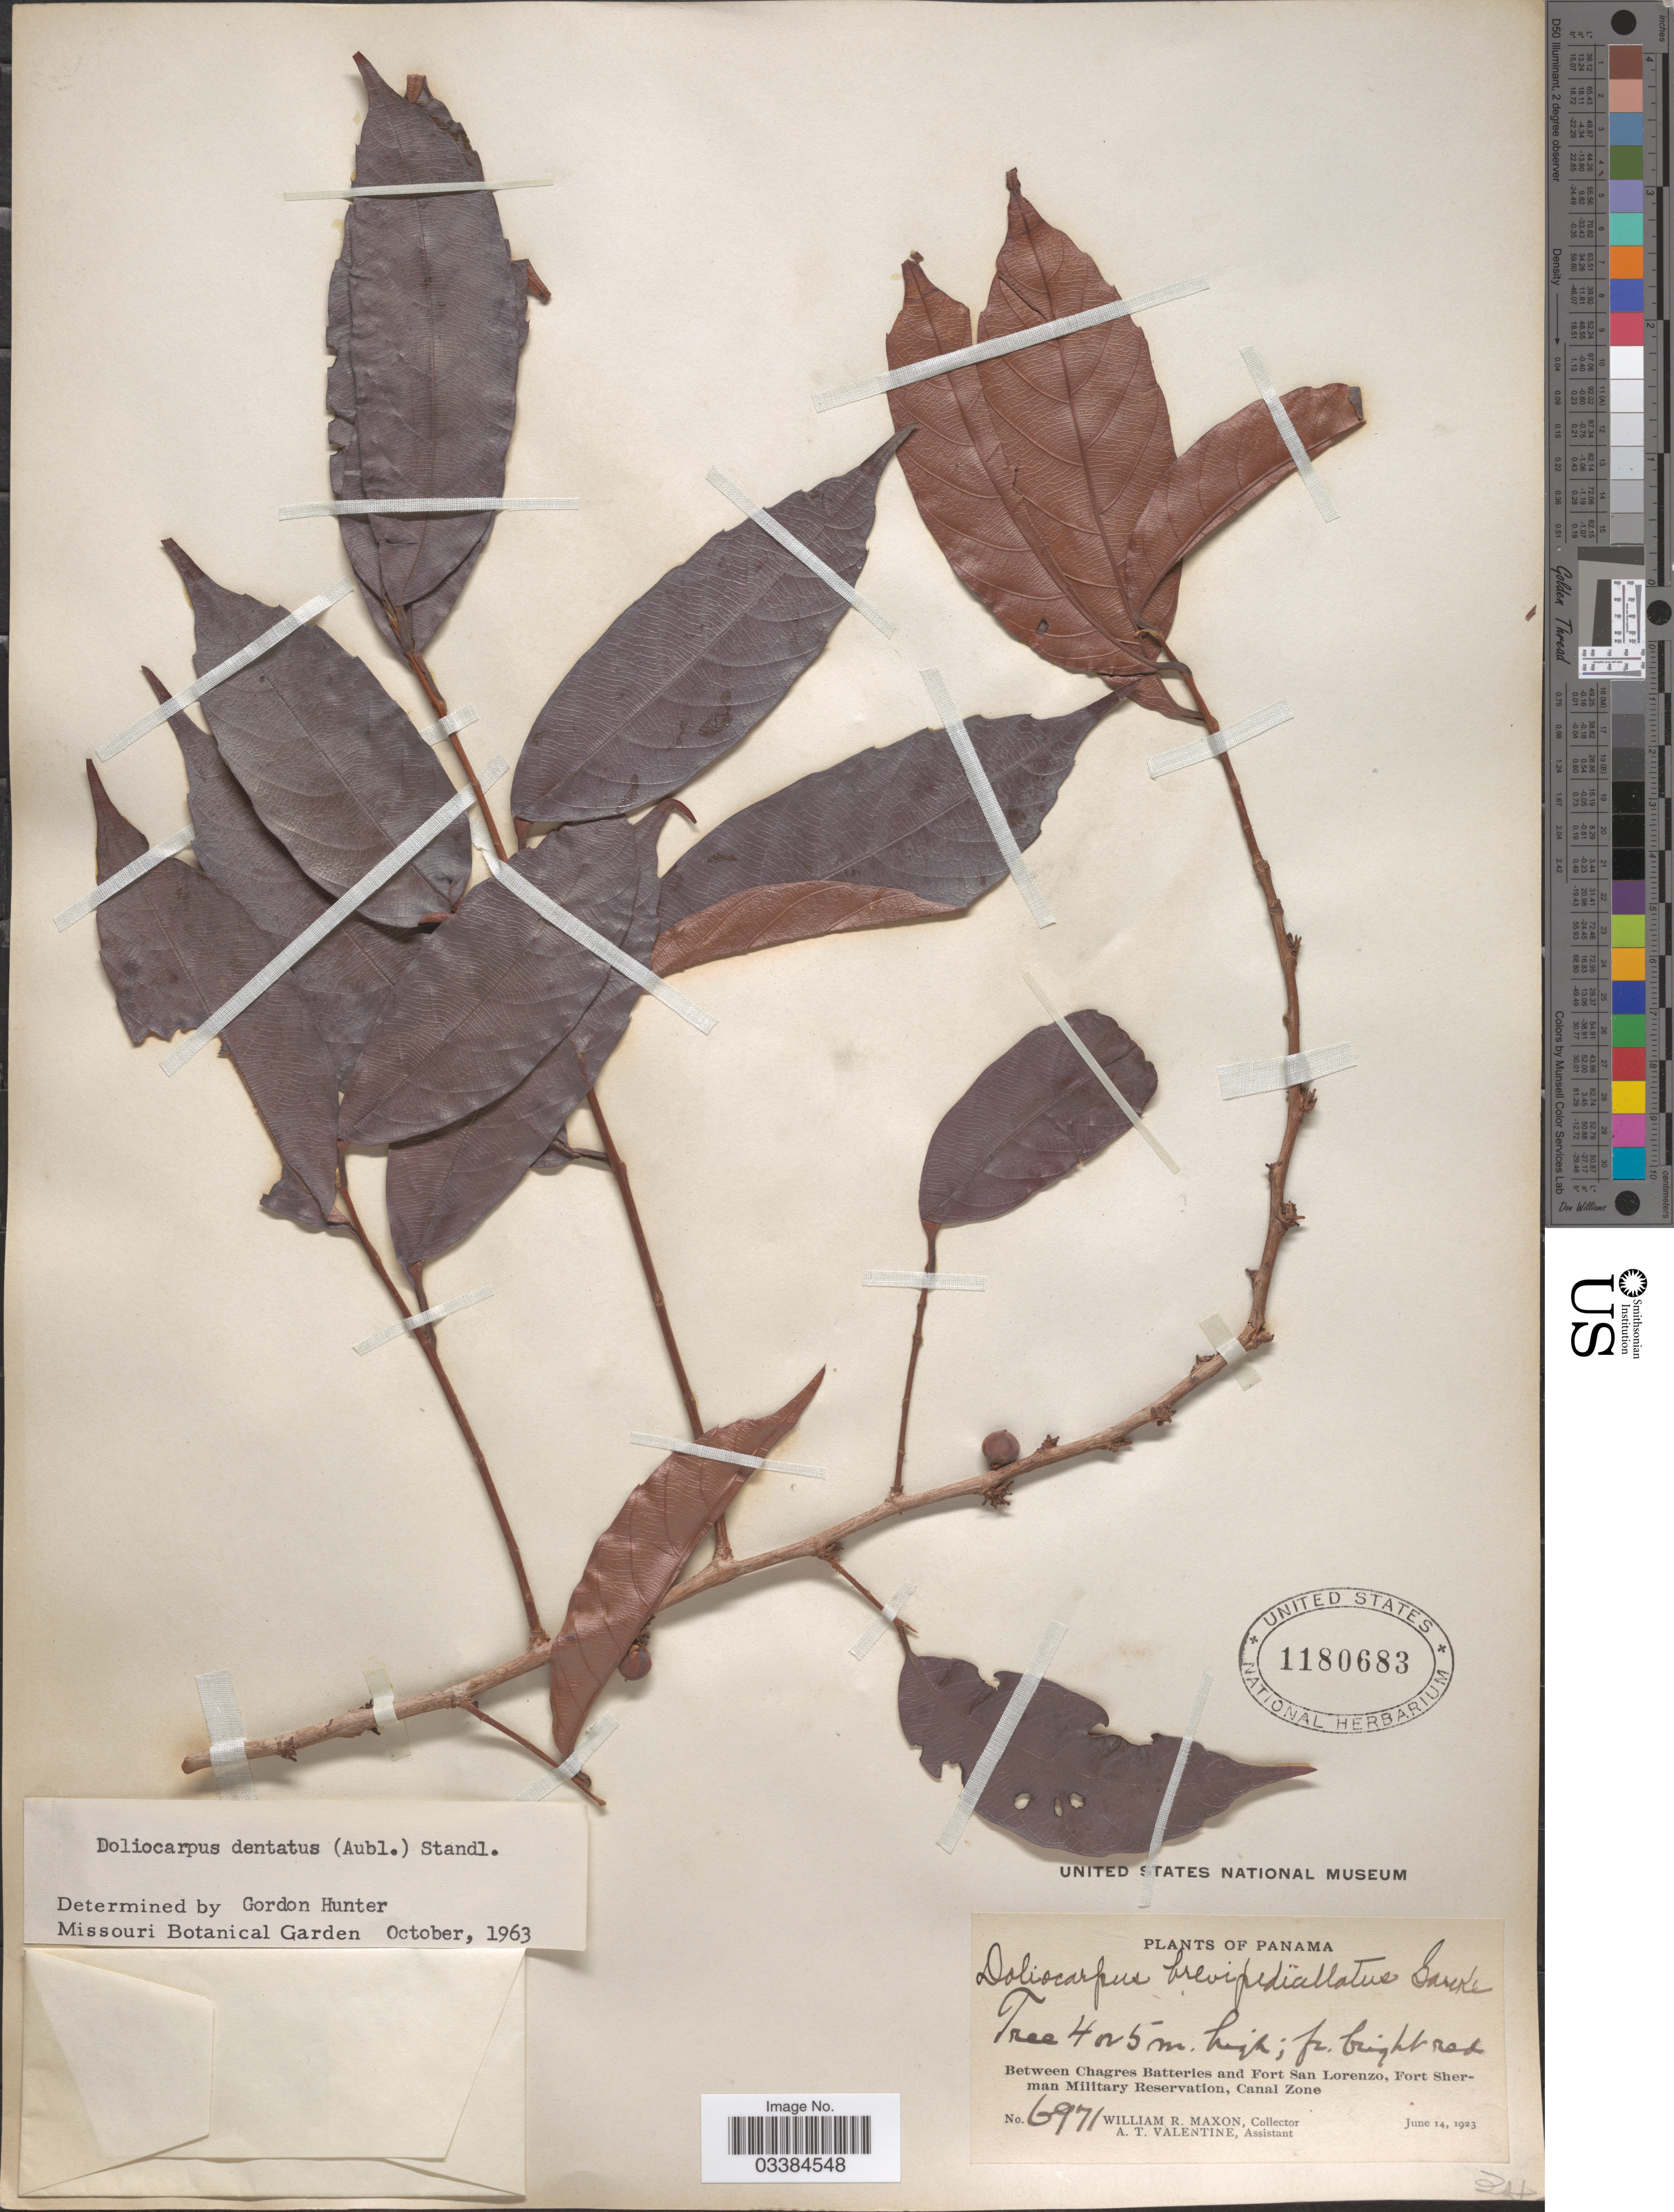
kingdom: Plantae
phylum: Tracheophyta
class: Magnoliopsida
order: Dilleniales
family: Dilleniaceae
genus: Doliocarpus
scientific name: Doliocarpus brevipedicellatus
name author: Garcke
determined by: Victor Longhi Monzoli, João, (BRAZIL)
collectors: W. R. Maxon & A. Valentine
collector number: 6971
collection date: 1923-06-14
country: Panama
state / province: Colón / Panamá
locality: Between Chagres Batteries and Fort San Lorenzo, Fort Sherman Military Reservation, Canal Zone.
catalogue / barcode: US 1180683